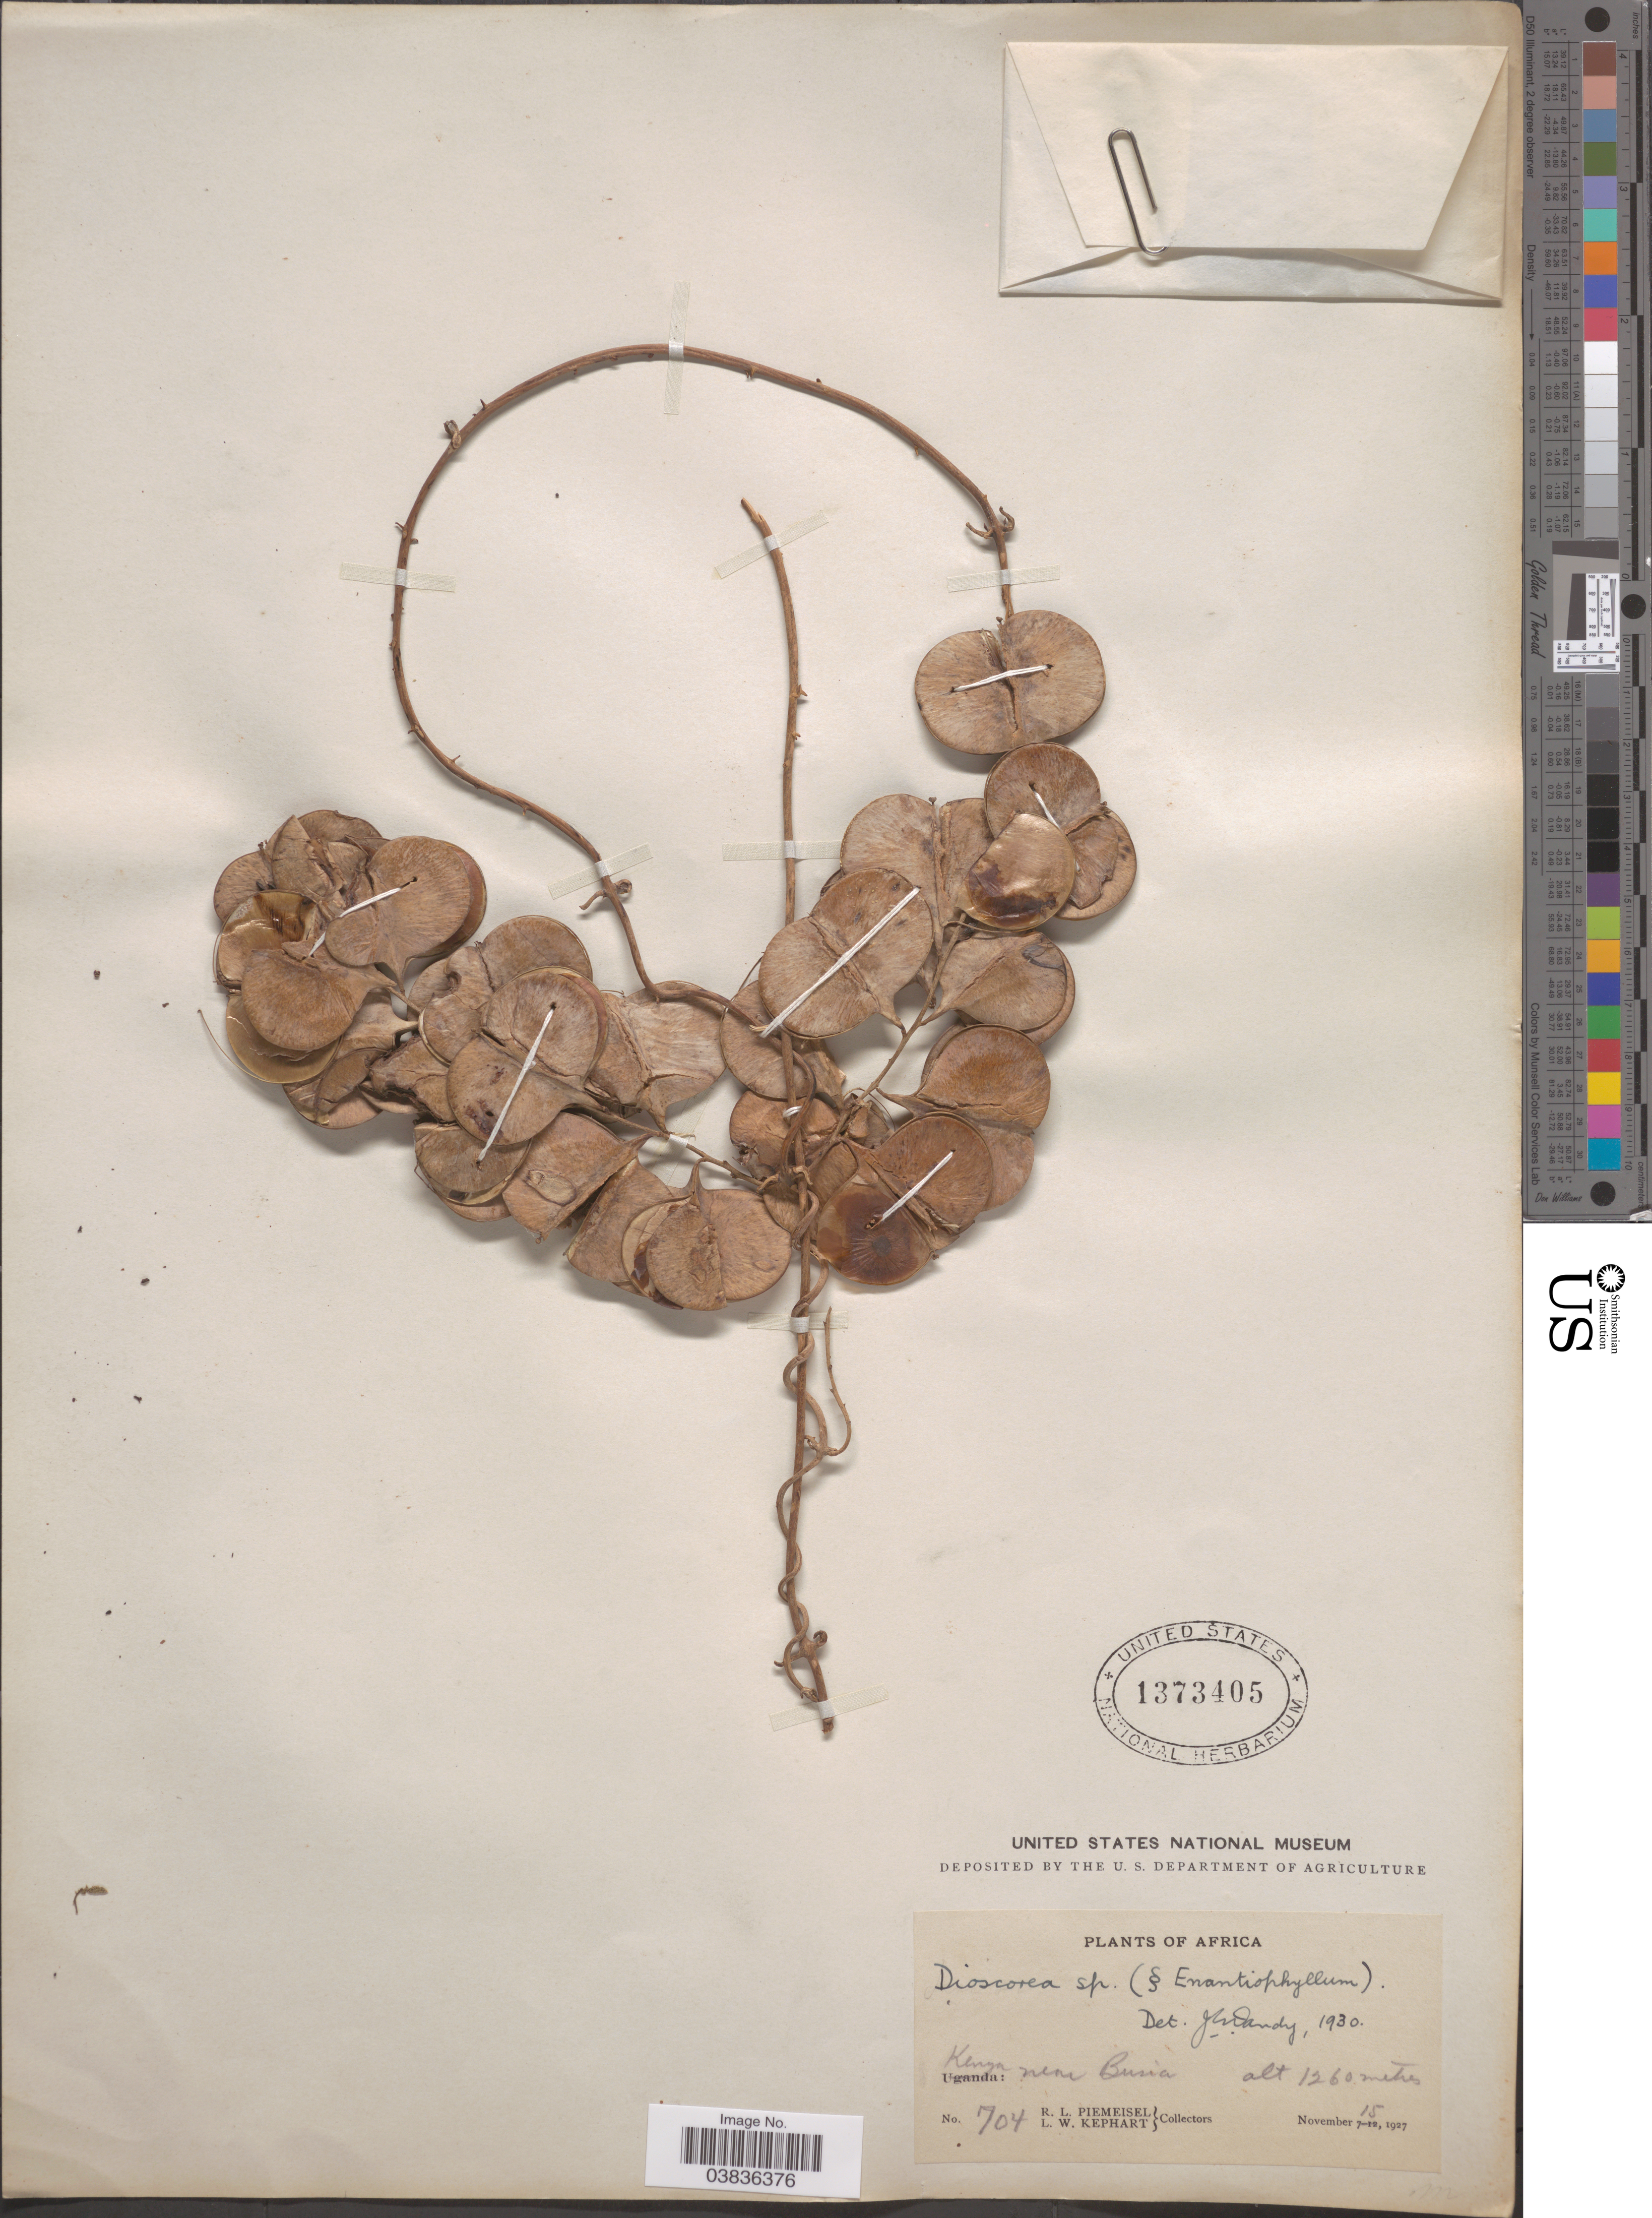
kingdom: Plantae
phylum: Tracheophyta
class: Liliopsida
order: Dioscoreales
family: Dioscoreaceae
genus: Dioscorea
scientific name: Dioscorea sp.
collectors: R. L. Piemeisel & L. W. Kephart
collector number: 704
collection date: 1927-11-15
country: Kenya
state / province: Busia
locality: Near Busia.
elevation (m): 1260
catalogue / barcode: US 1373405